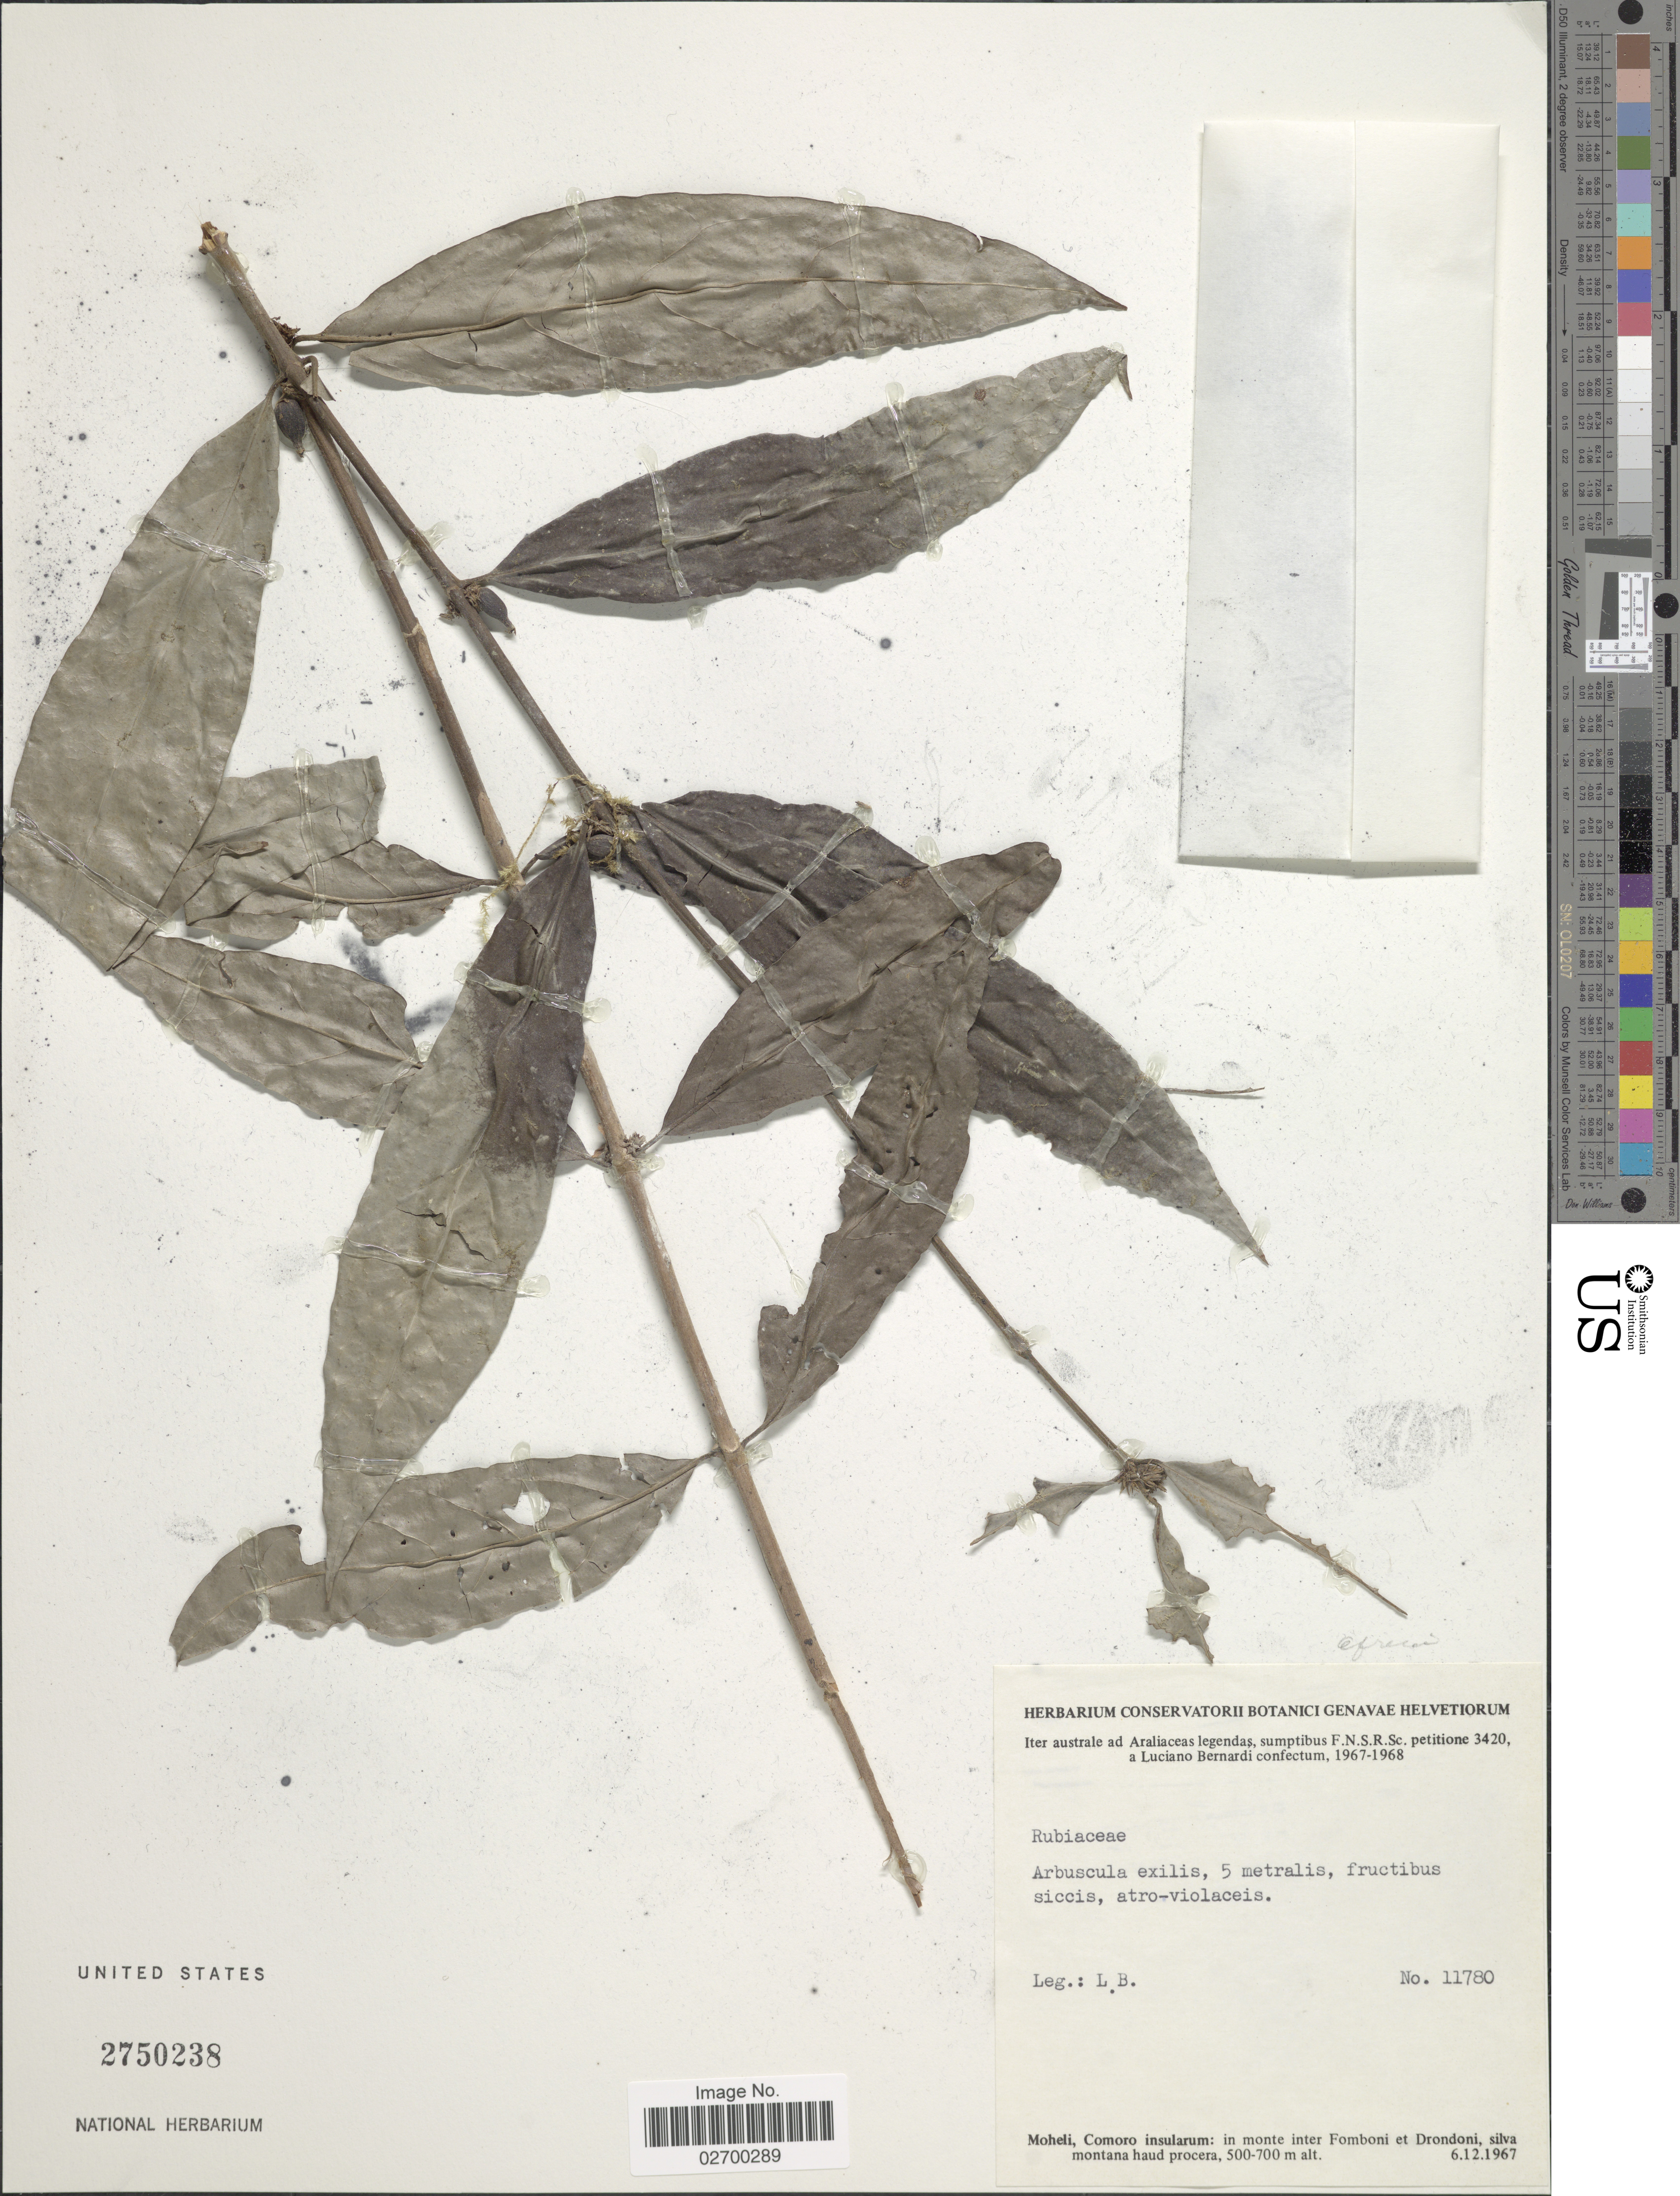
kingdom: Plantae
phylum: Tracheophyta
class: Magnoliopsida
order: Gentianales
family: Rubiaceae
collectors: L. Bernardi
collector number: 11780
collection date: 1967-12-06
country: Comoros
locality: Moheli, Comoro insularum: in monte inter Fomboni et Drondoni, silva montana haud procera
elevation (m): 500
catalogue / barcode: US 2750238